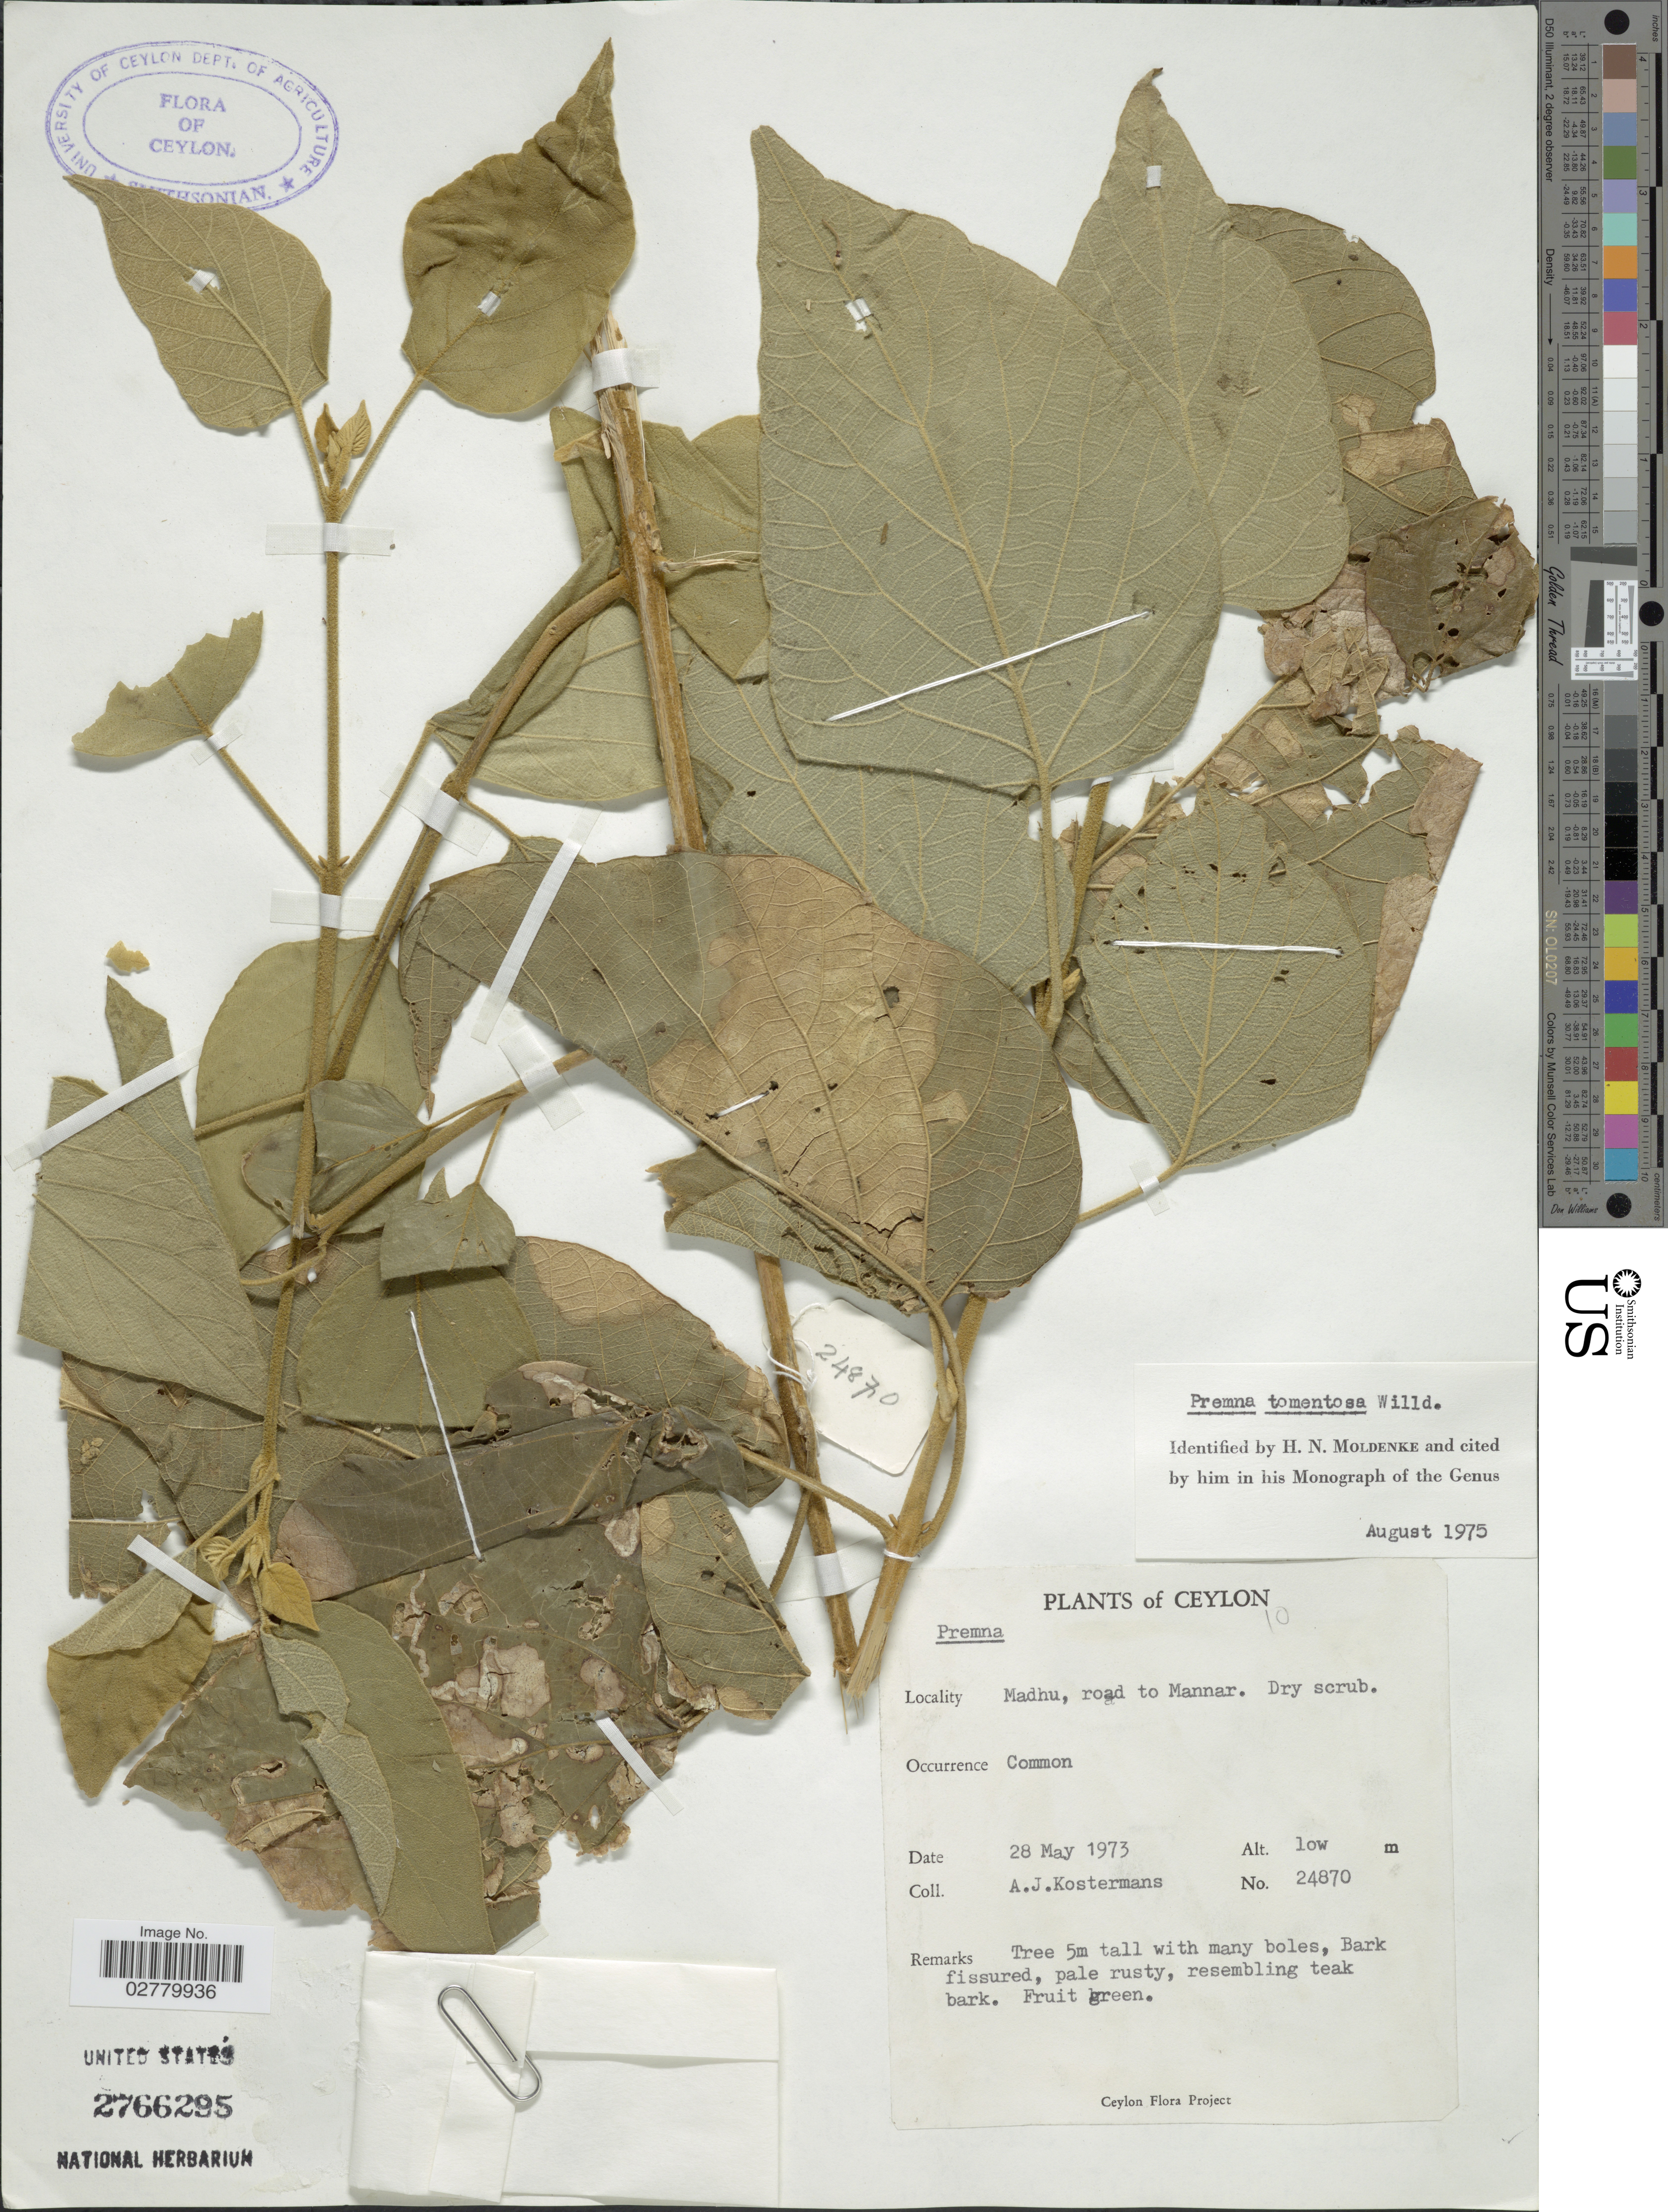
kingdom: Plantae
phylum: Tracheophyta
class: Magnoliopsida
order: Lamiales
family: Lamiaceae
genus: Premna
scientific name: Premna tomentosa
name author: Willd.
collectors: A. J. G. Kostermans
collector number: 24870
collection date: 1973-05-28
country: Sri Lanka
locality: Ceylon. Madhu, road to Mannar.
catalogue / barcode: US 2766295